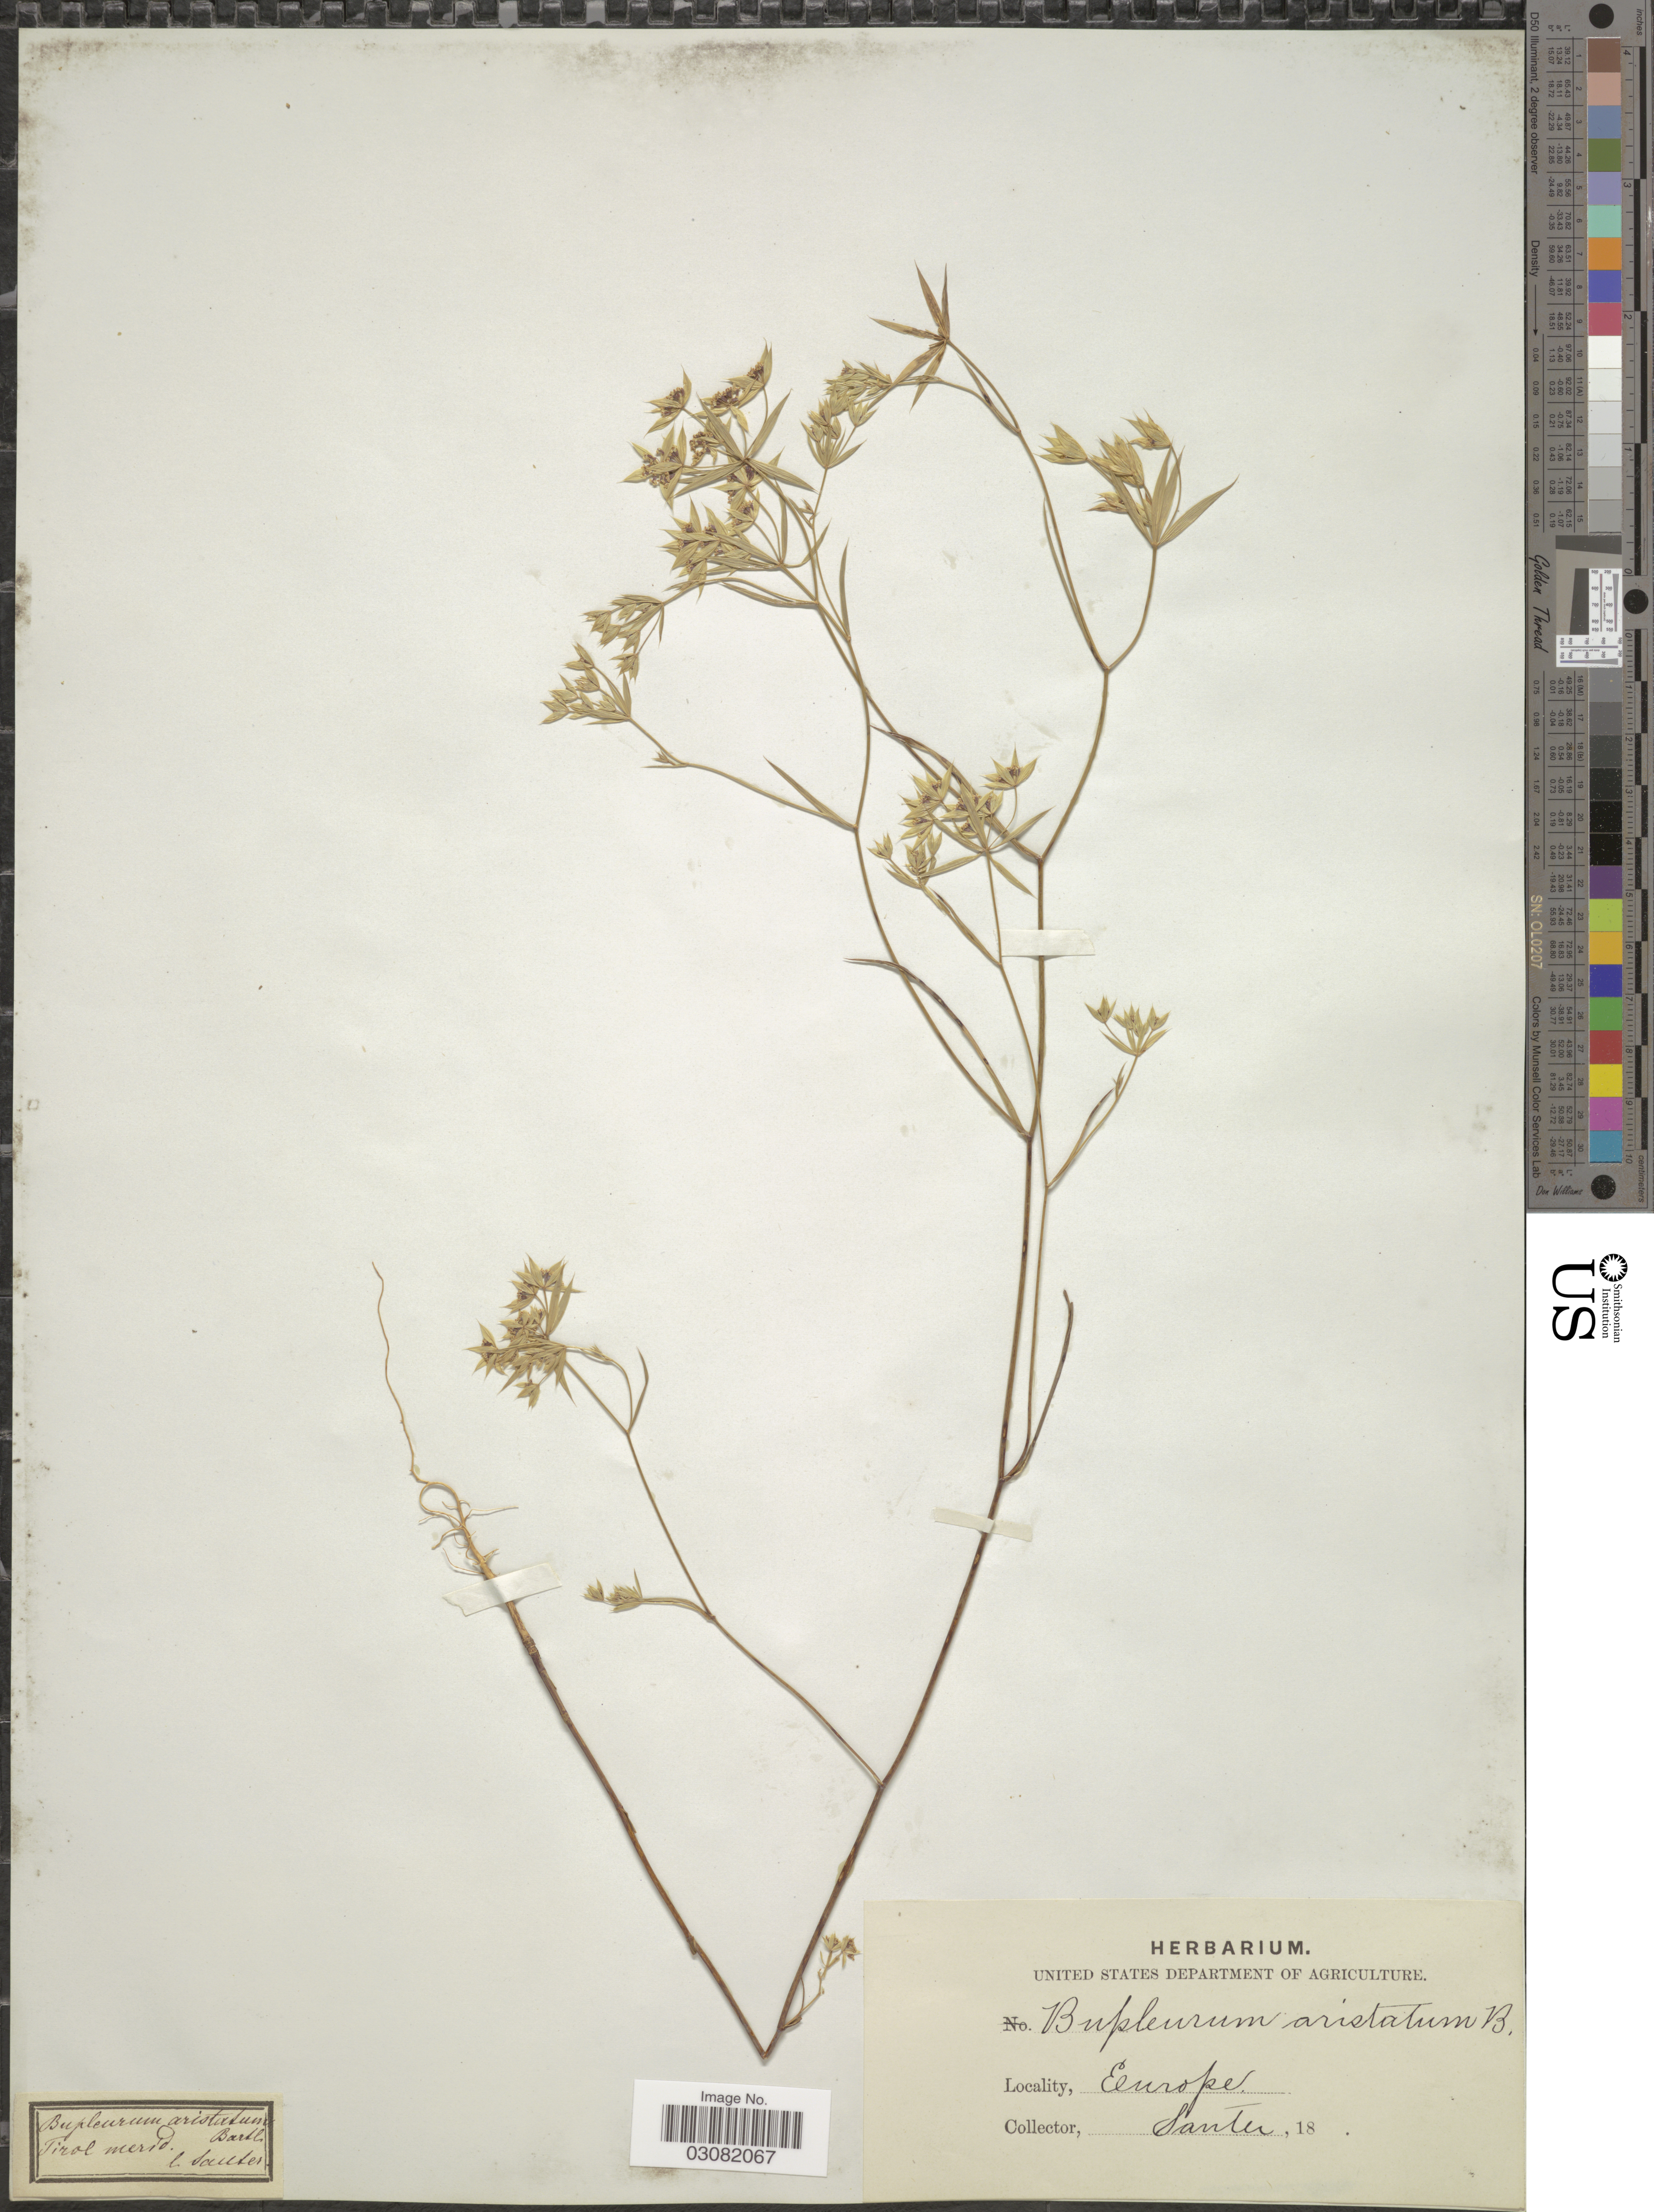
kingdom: Plantae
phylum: Tracheophyta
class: Magnoliopsida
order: Apiales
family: Apiaceae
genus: Bupleurum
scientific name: Bupleurum veronense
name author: Turra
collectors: -. Sauter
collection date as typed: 18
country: Austria / Italy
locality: Tirol merid. Europe.